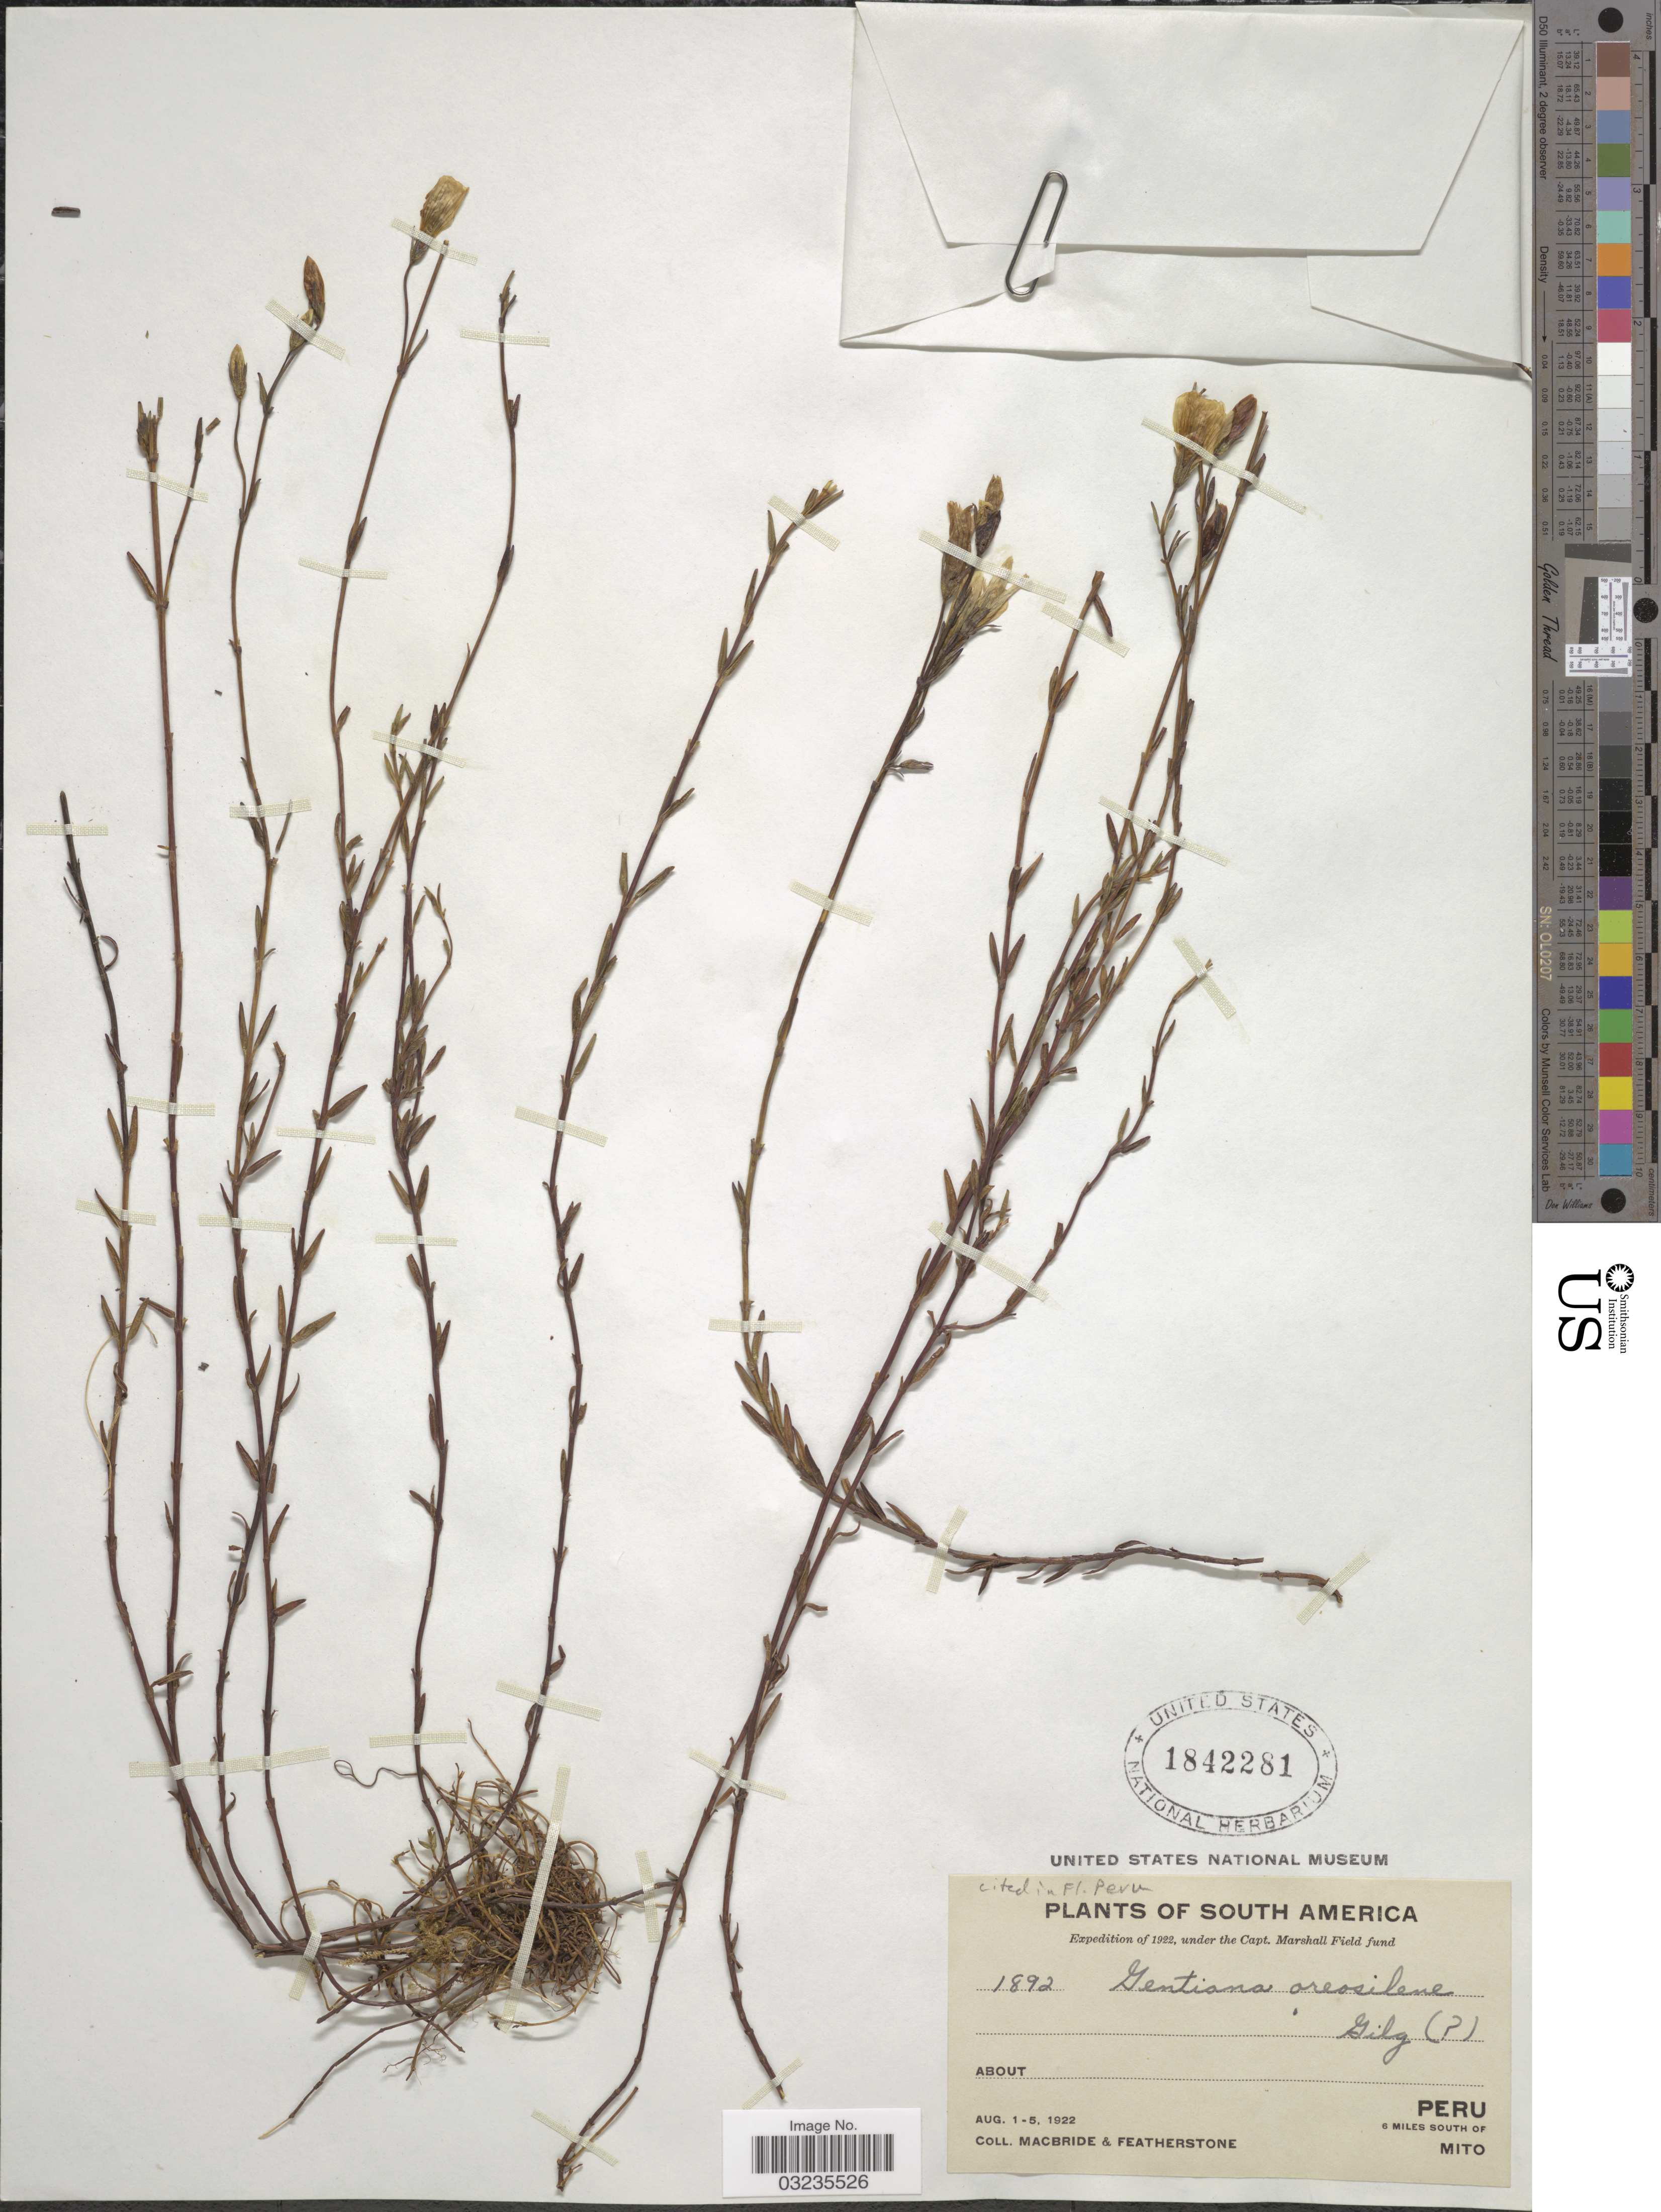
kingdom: Plantae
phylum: Tracheophyta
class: Magnoliopsida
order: Gentianales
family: Gentianaceae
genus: Gentiana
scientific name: Gentiana oreosilene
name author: Gilg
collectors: Macbride, -- & -. Featherstone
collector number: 1892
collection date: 1922-08-01/1922-08-05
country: Peru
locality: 6 miles S of Mito.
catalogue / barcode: US 1842281